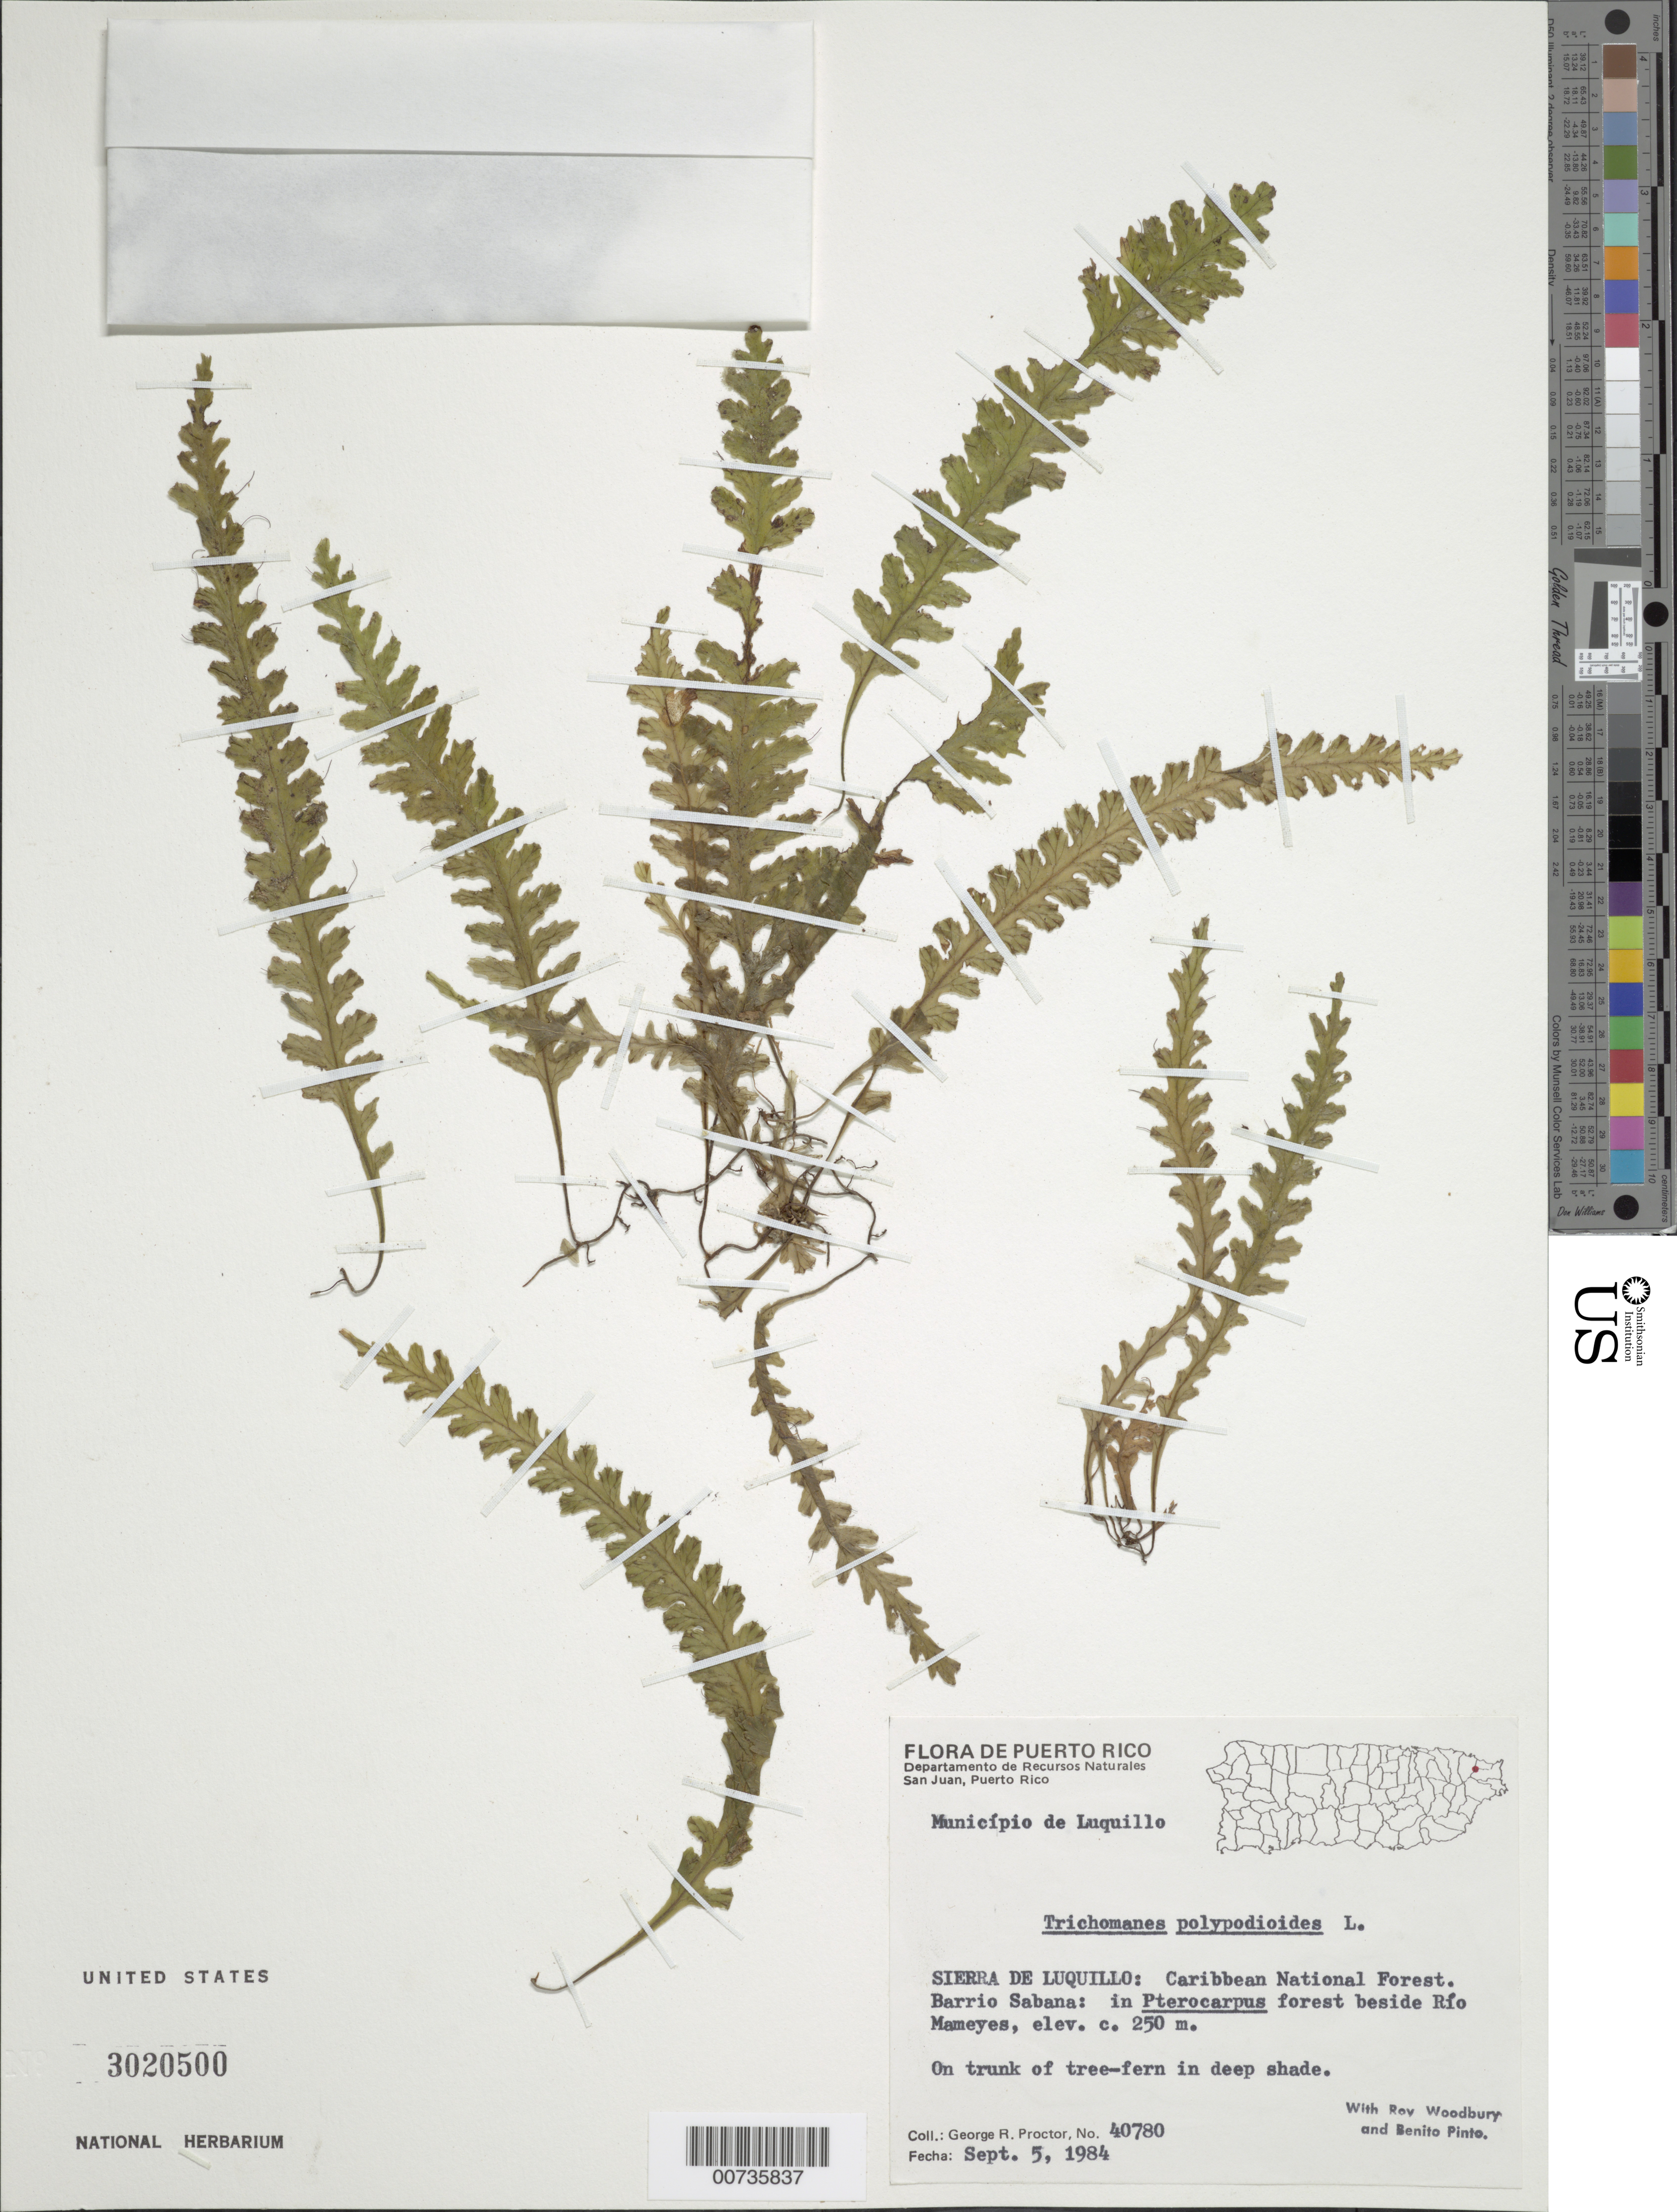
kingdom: Plantae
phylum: Tracheophyta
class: Polypodiopsida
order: Hymenophyllales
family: Hymenophyllaceae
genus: Trichomanes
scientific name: Trichomanes polypodioides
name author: L.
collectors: G. R. Proctor, R. O. Woodbury & B. Pinto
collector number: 40780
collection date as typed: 05 Sep 1984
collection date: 1984-09-05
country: Puerto Rico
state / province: Luquillo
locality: Mun. Luquillo, Sierra de Luquillo: Carib. Natl. Forest, Barrio Sabana: in Pterocarpus forest beside Río Mameyes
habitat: On trunk of tree-fern in deep shade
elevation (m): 250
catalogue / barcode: US 3020500